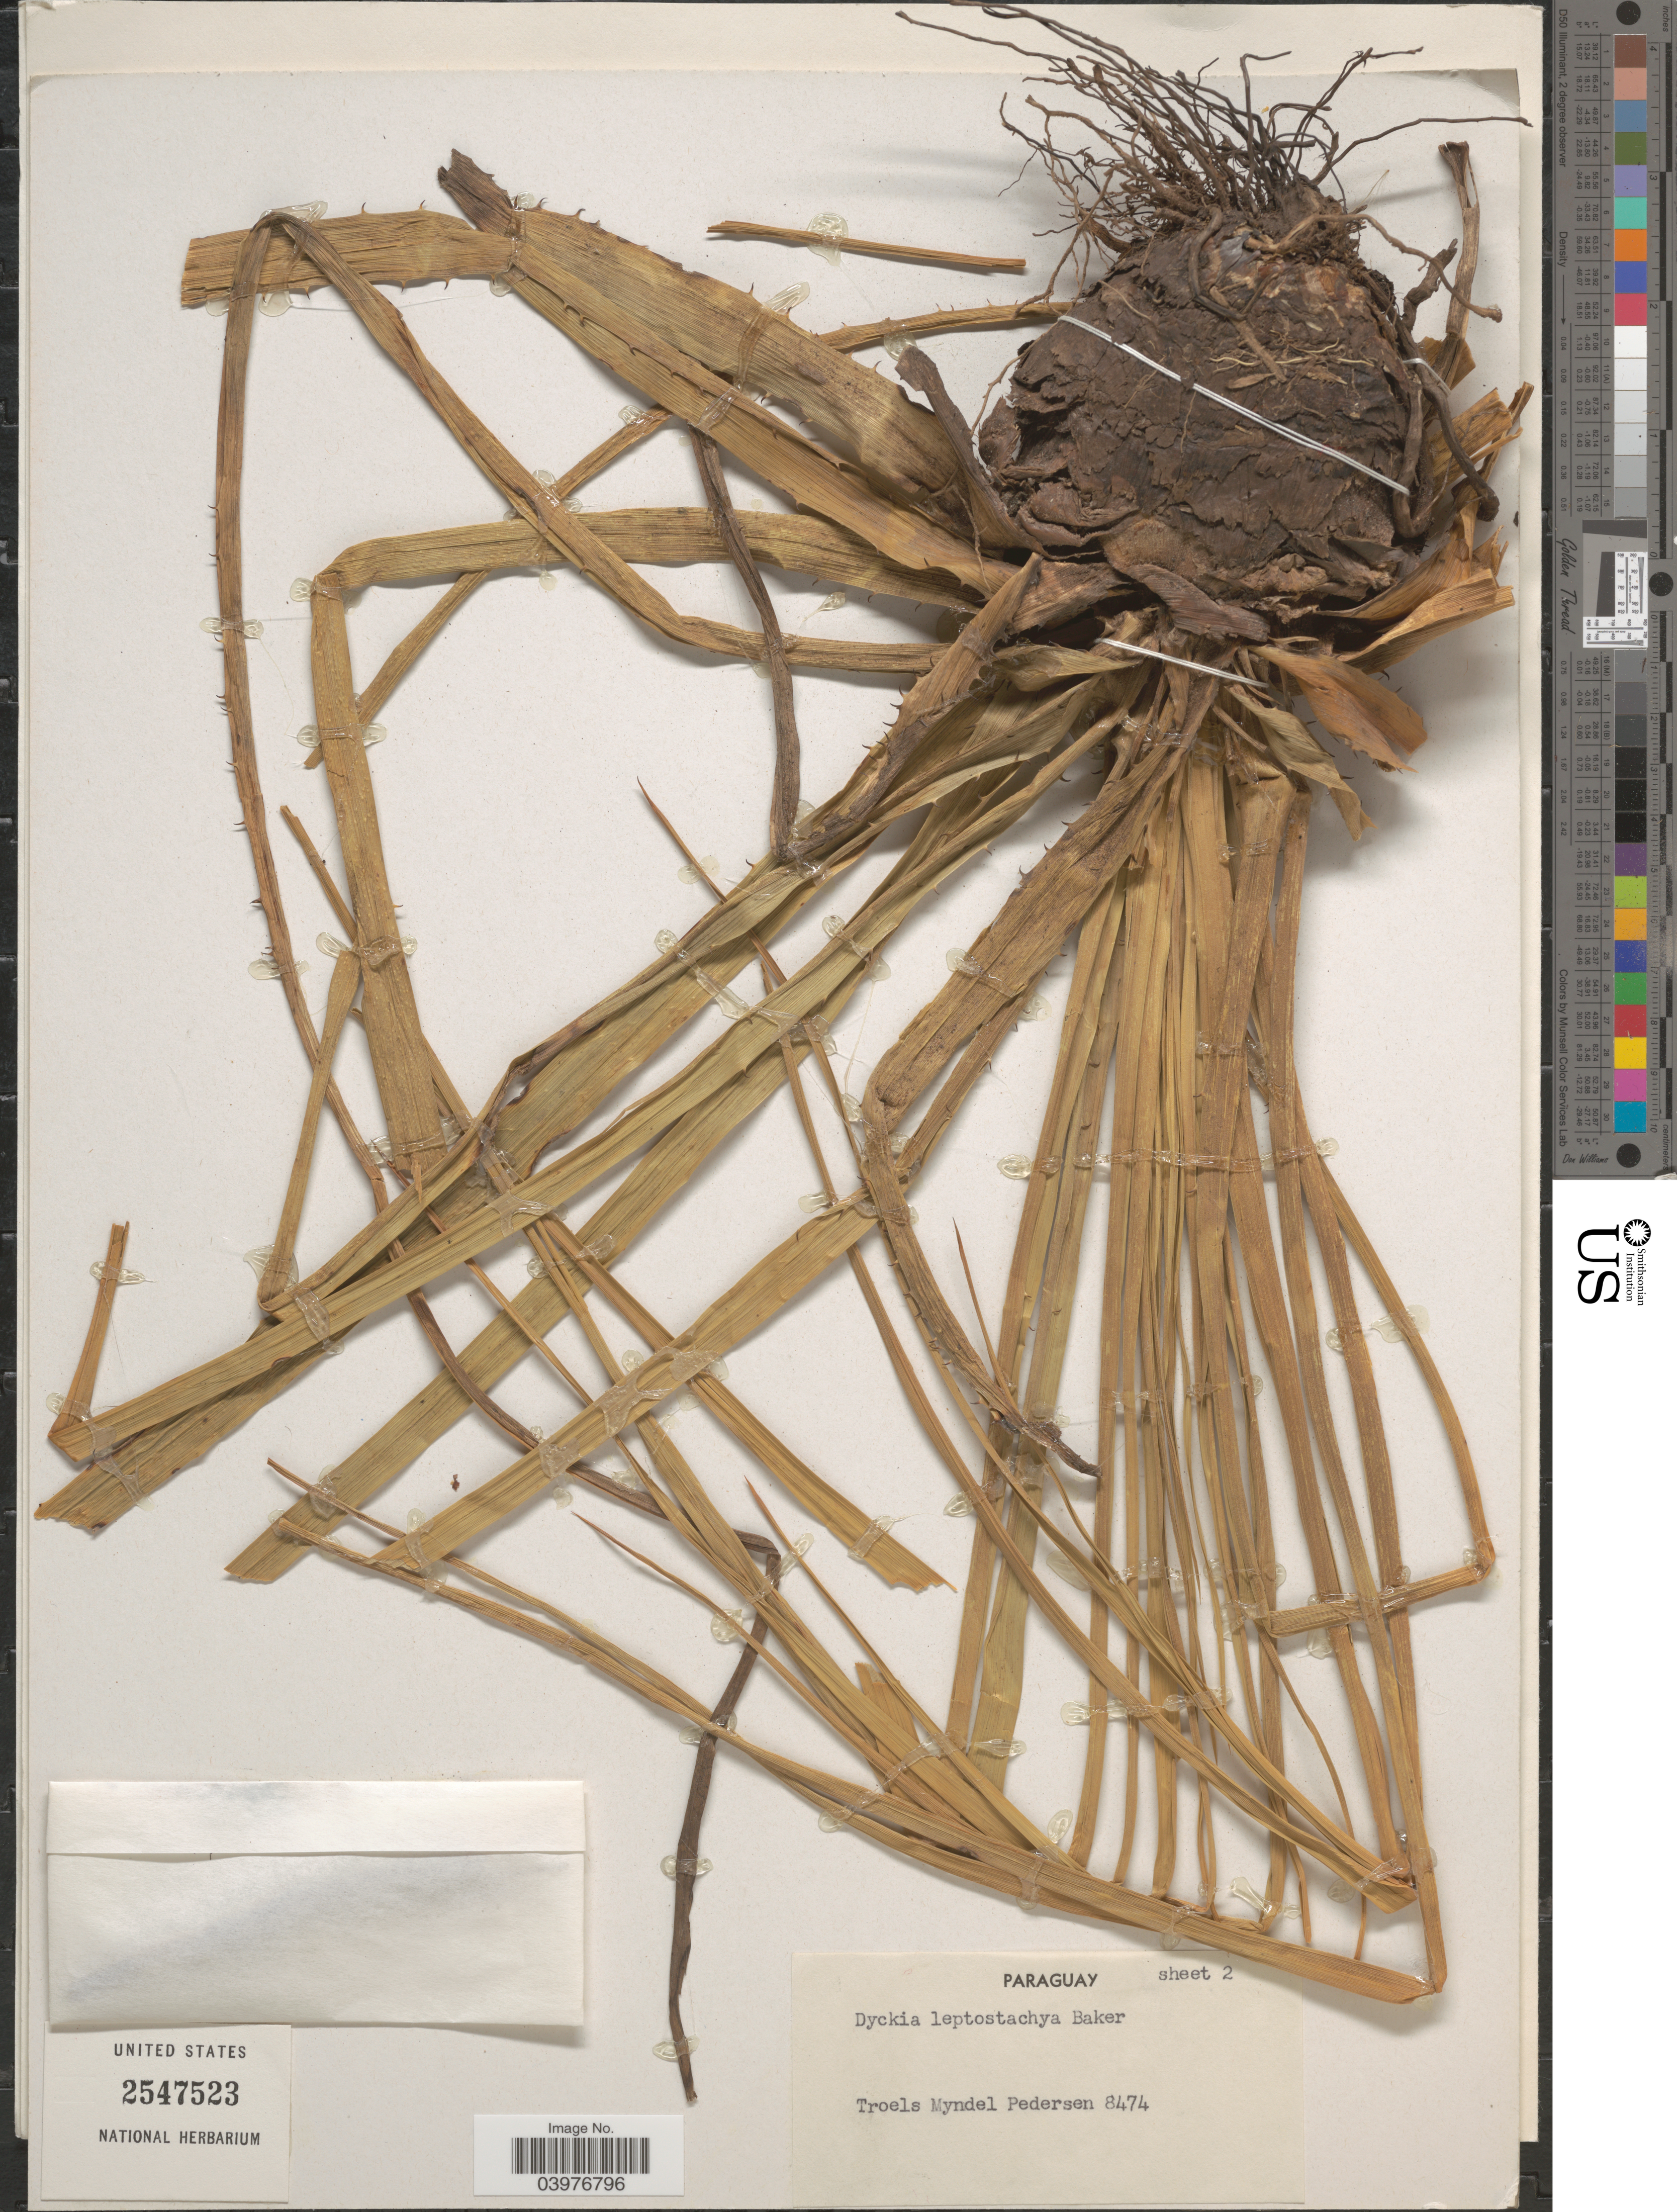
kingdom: Plantae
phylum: Tracheophyta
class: Liliopsida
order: Poales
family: Bromeliaceae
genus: Dyckia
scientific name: Dyckia leptostachya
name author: Baker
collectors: T. Pederson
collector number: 8474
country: Paraguay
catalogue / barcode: US 2547523